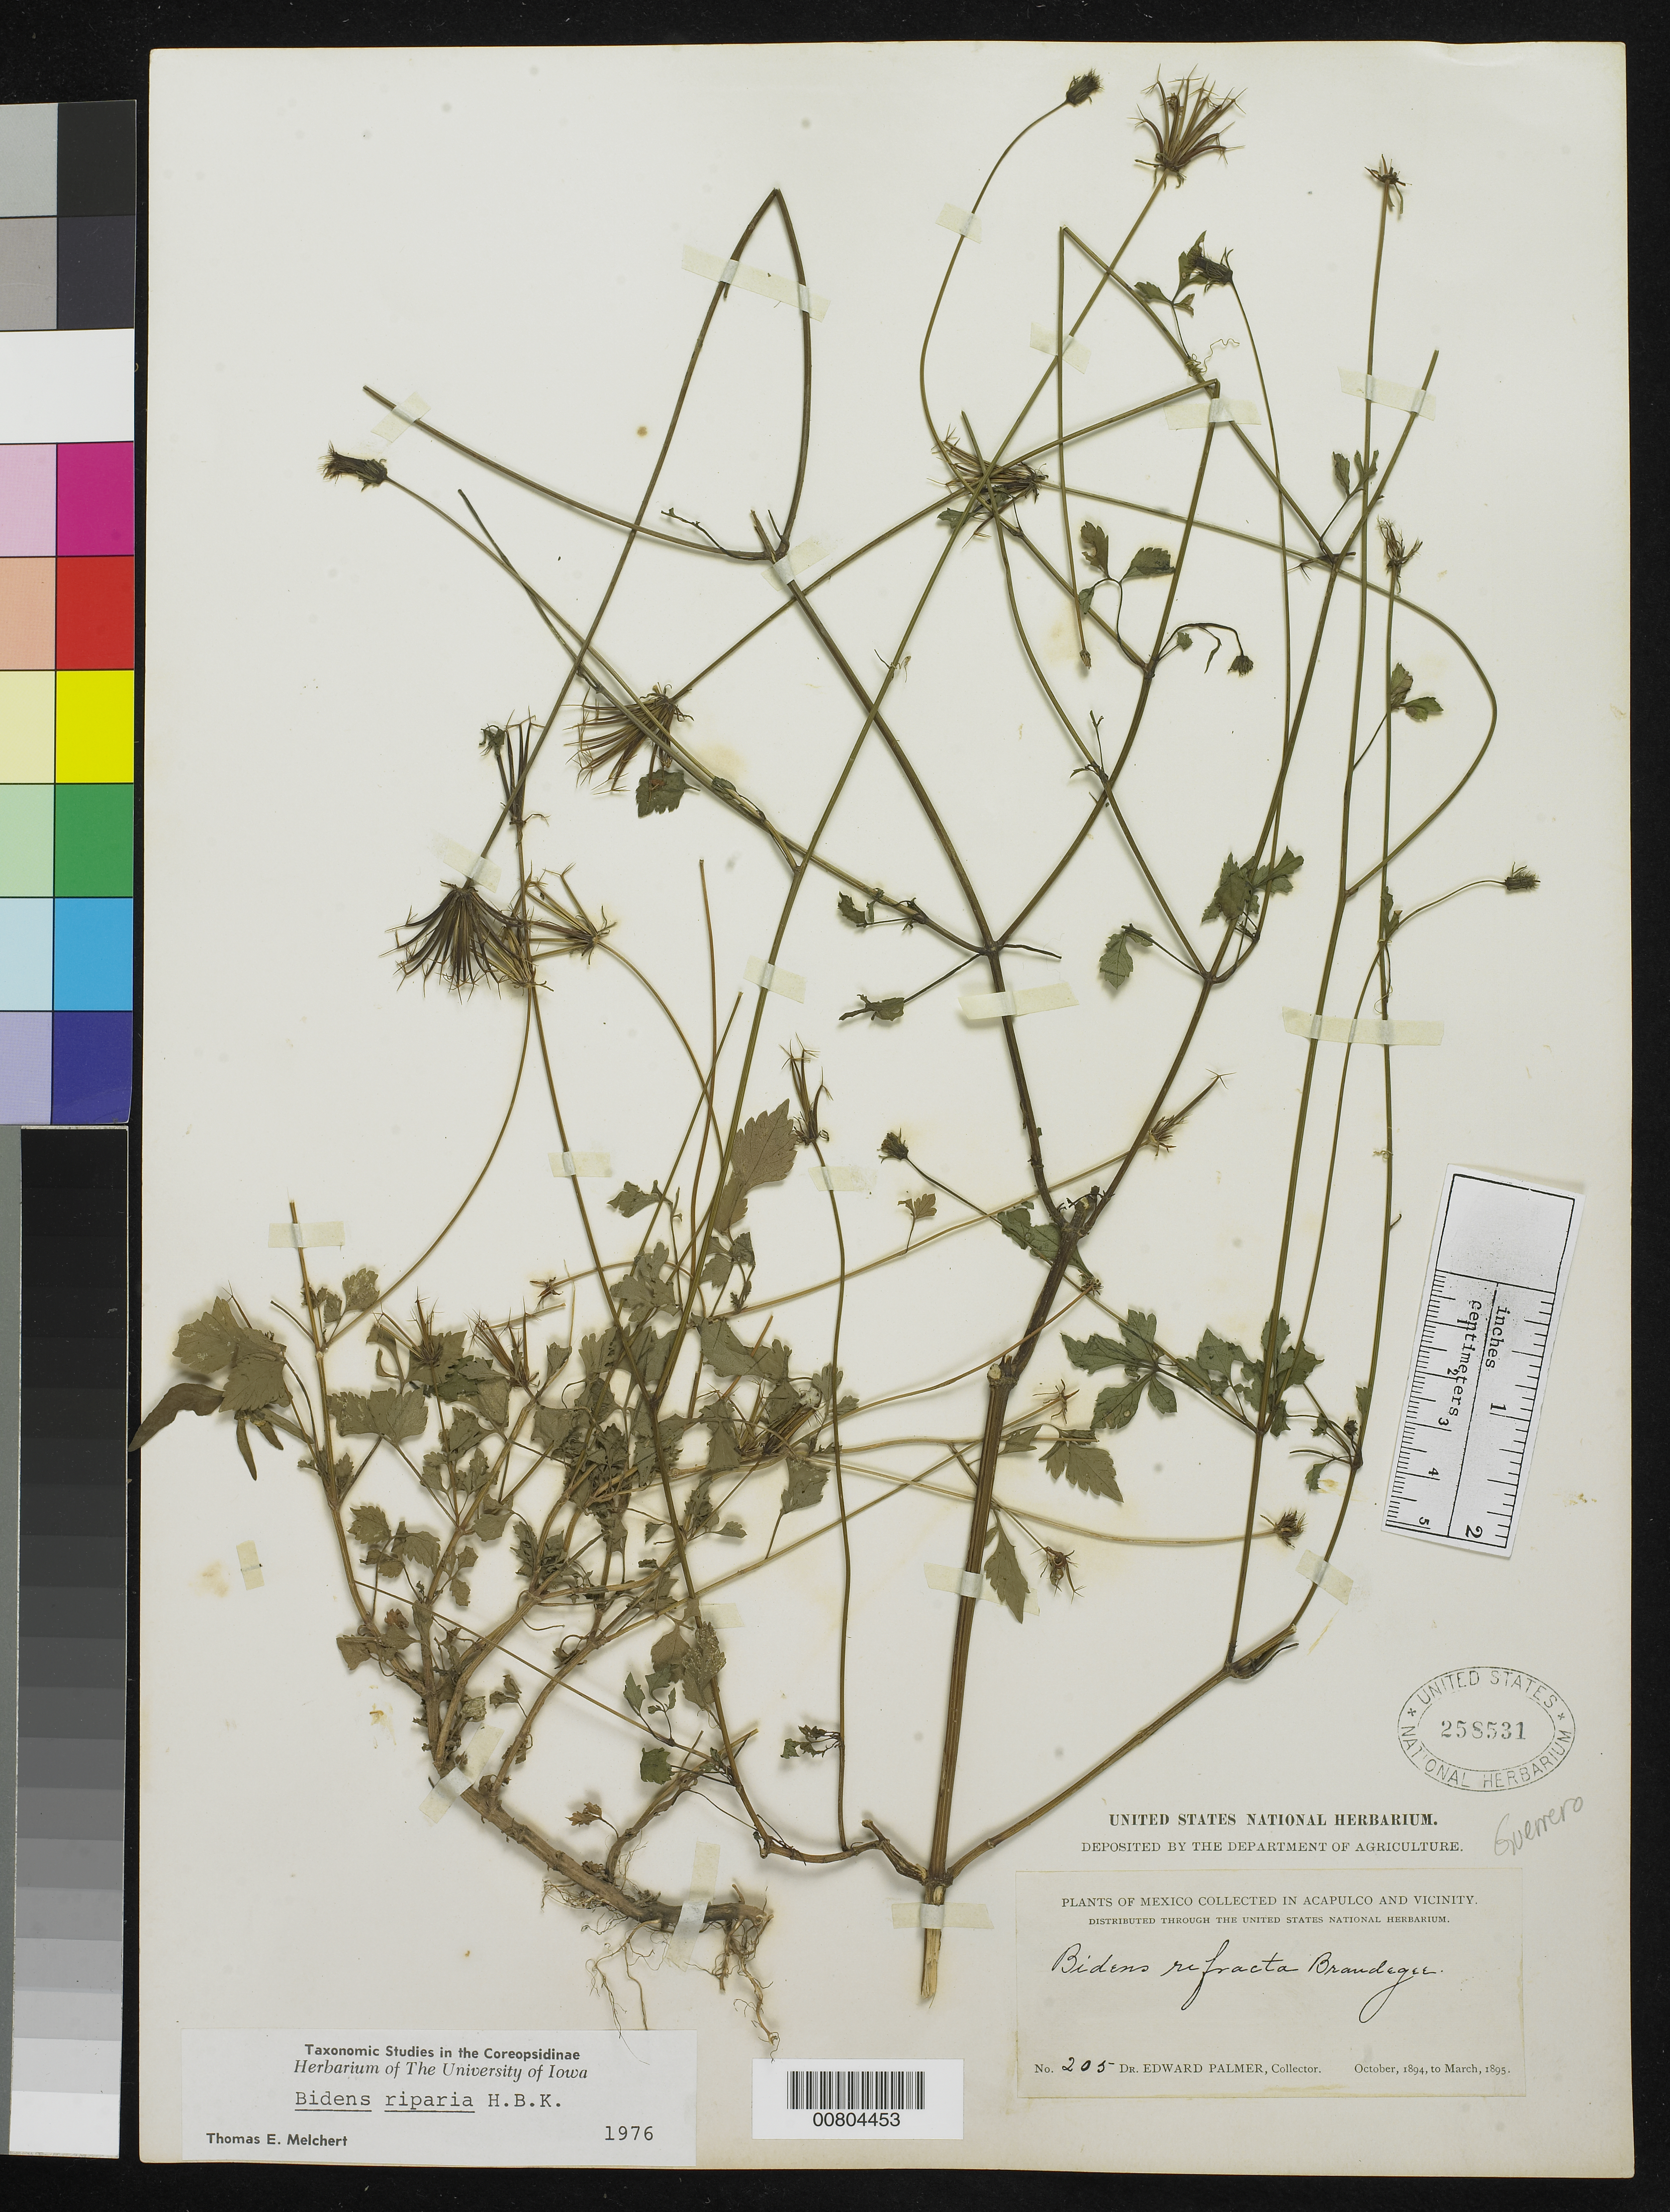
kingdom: Plantae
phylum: Tracheophyta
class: Magnoliopsida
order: Asterales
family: Asteraceae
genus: Bidens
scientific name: Bidens riparia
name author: Kunth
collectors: E. Palmer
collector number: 205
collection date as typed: Oct 1894 to -- Mar 1895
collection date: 1894-10/1895-03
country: Mexico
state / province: Guerrero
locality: Acapulco, Guerrero and vicinity.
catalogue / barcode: US 258531